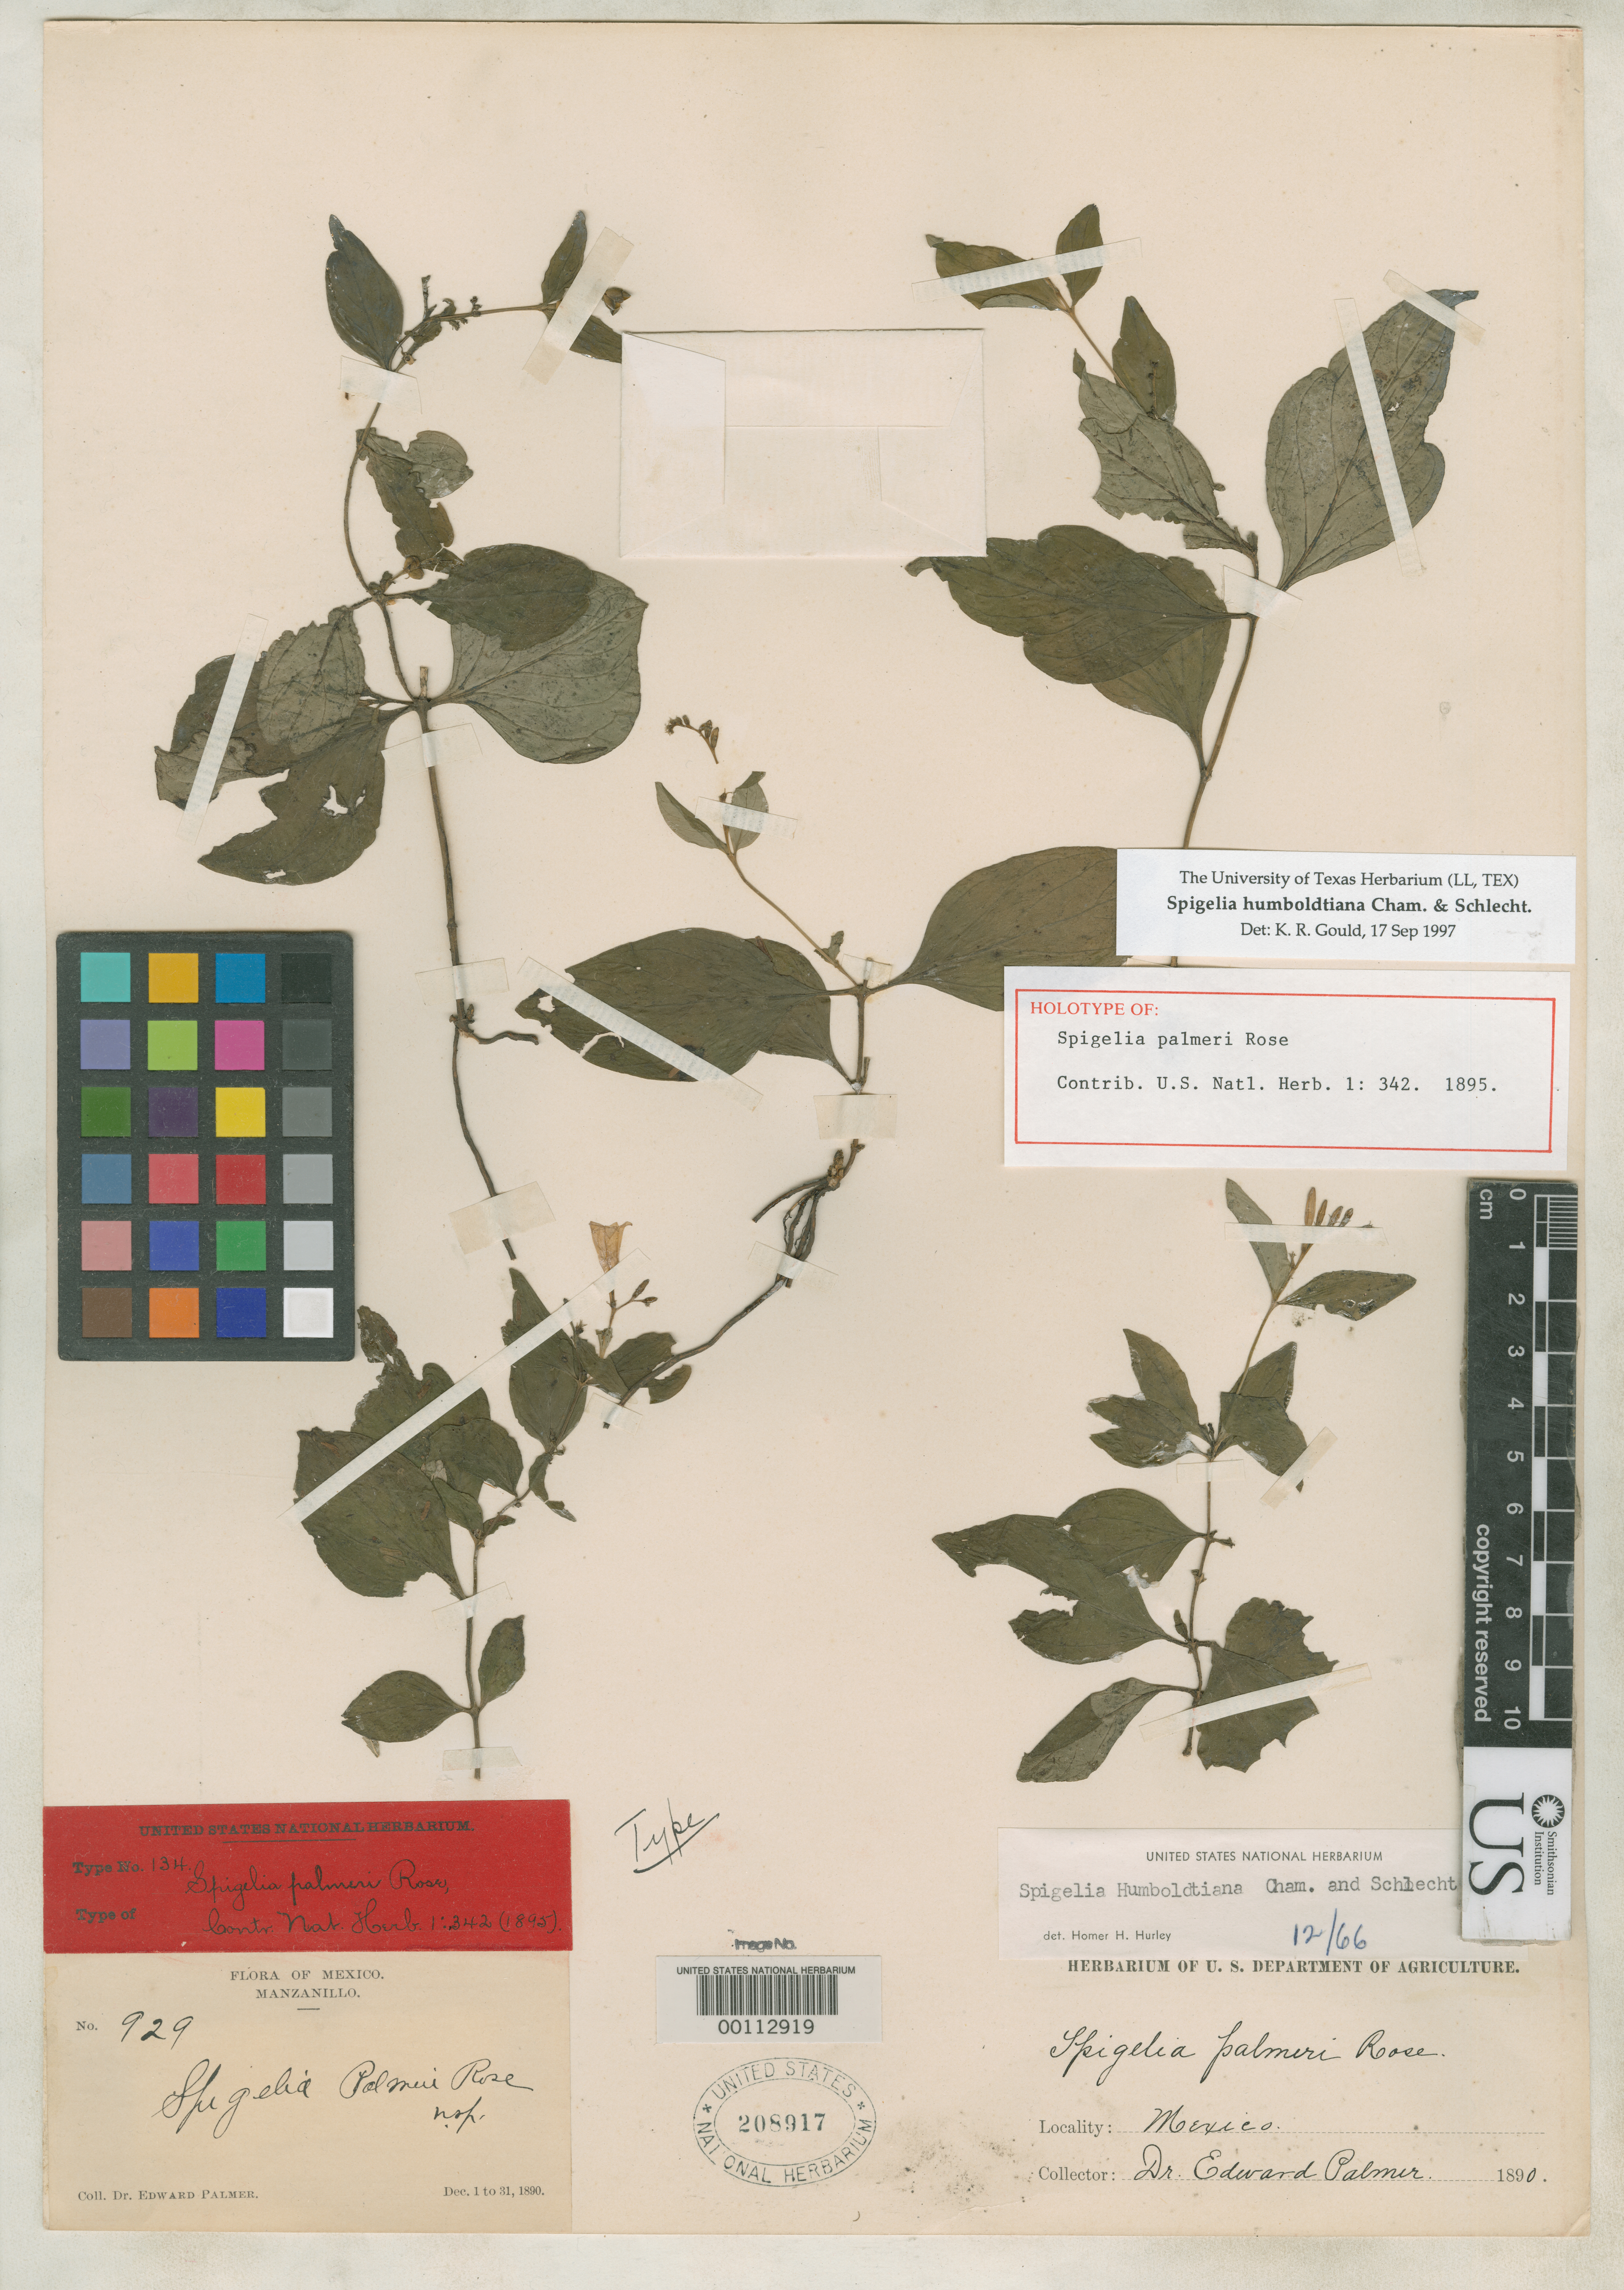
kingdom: Plantae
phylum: Tracheophyta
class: Magnoliopsida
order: Gentianales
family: Loganiaceae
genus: Spigelia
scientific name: Spigelia palmeri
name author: Rose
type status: Holotype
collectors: E. Palmer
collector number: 929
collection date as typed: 01 Dec 1890 to 31 Dec 1890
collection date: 1890-12-01/1890-12-31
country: Mexico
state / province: Colima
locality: Manzanillo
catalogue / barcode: US 208917